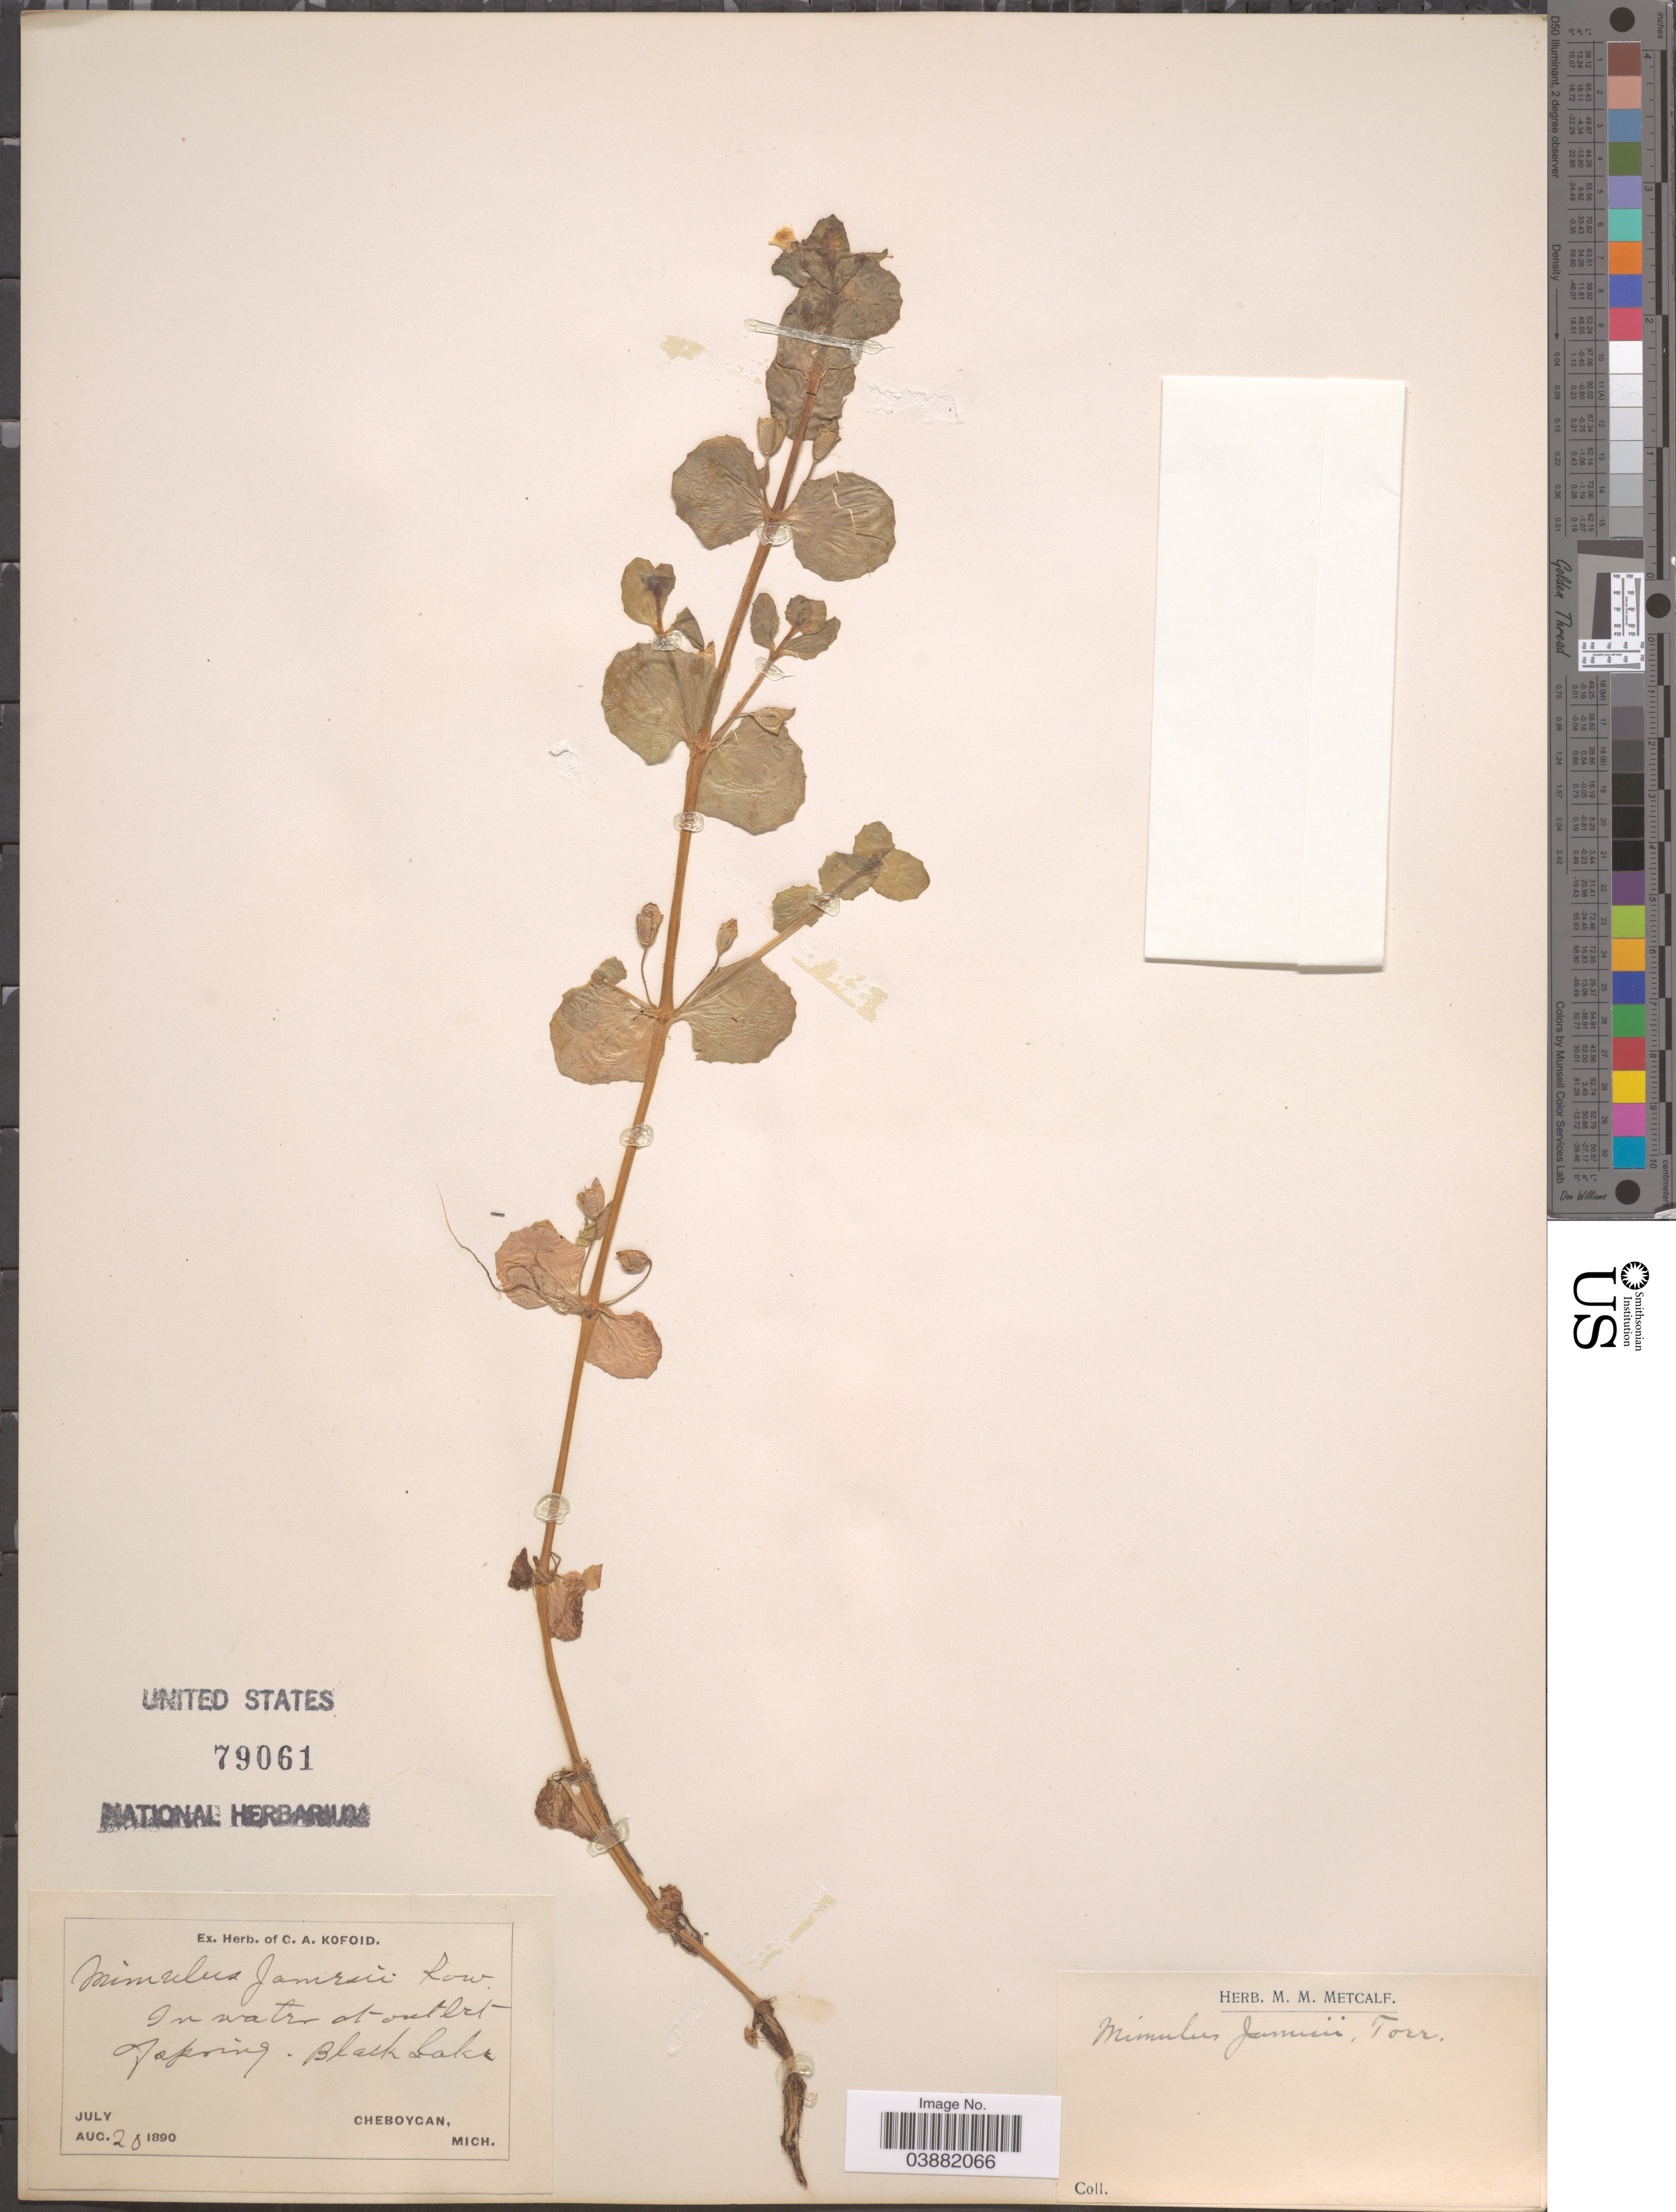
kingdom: Plantae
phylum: Tracheophyta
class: Magnoliopsida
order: Lamiales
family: Phrymaceae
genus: Mimulus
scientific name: Mimulus jamesii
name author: Torr. & A. Gray ex Benth.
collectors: Ex Herb. C. A. Kofoid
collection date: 1890-08-20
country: United States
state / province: Michigan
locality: In water at outlet of spring. Black Lake. Cheboygan.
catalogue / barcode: US 79061